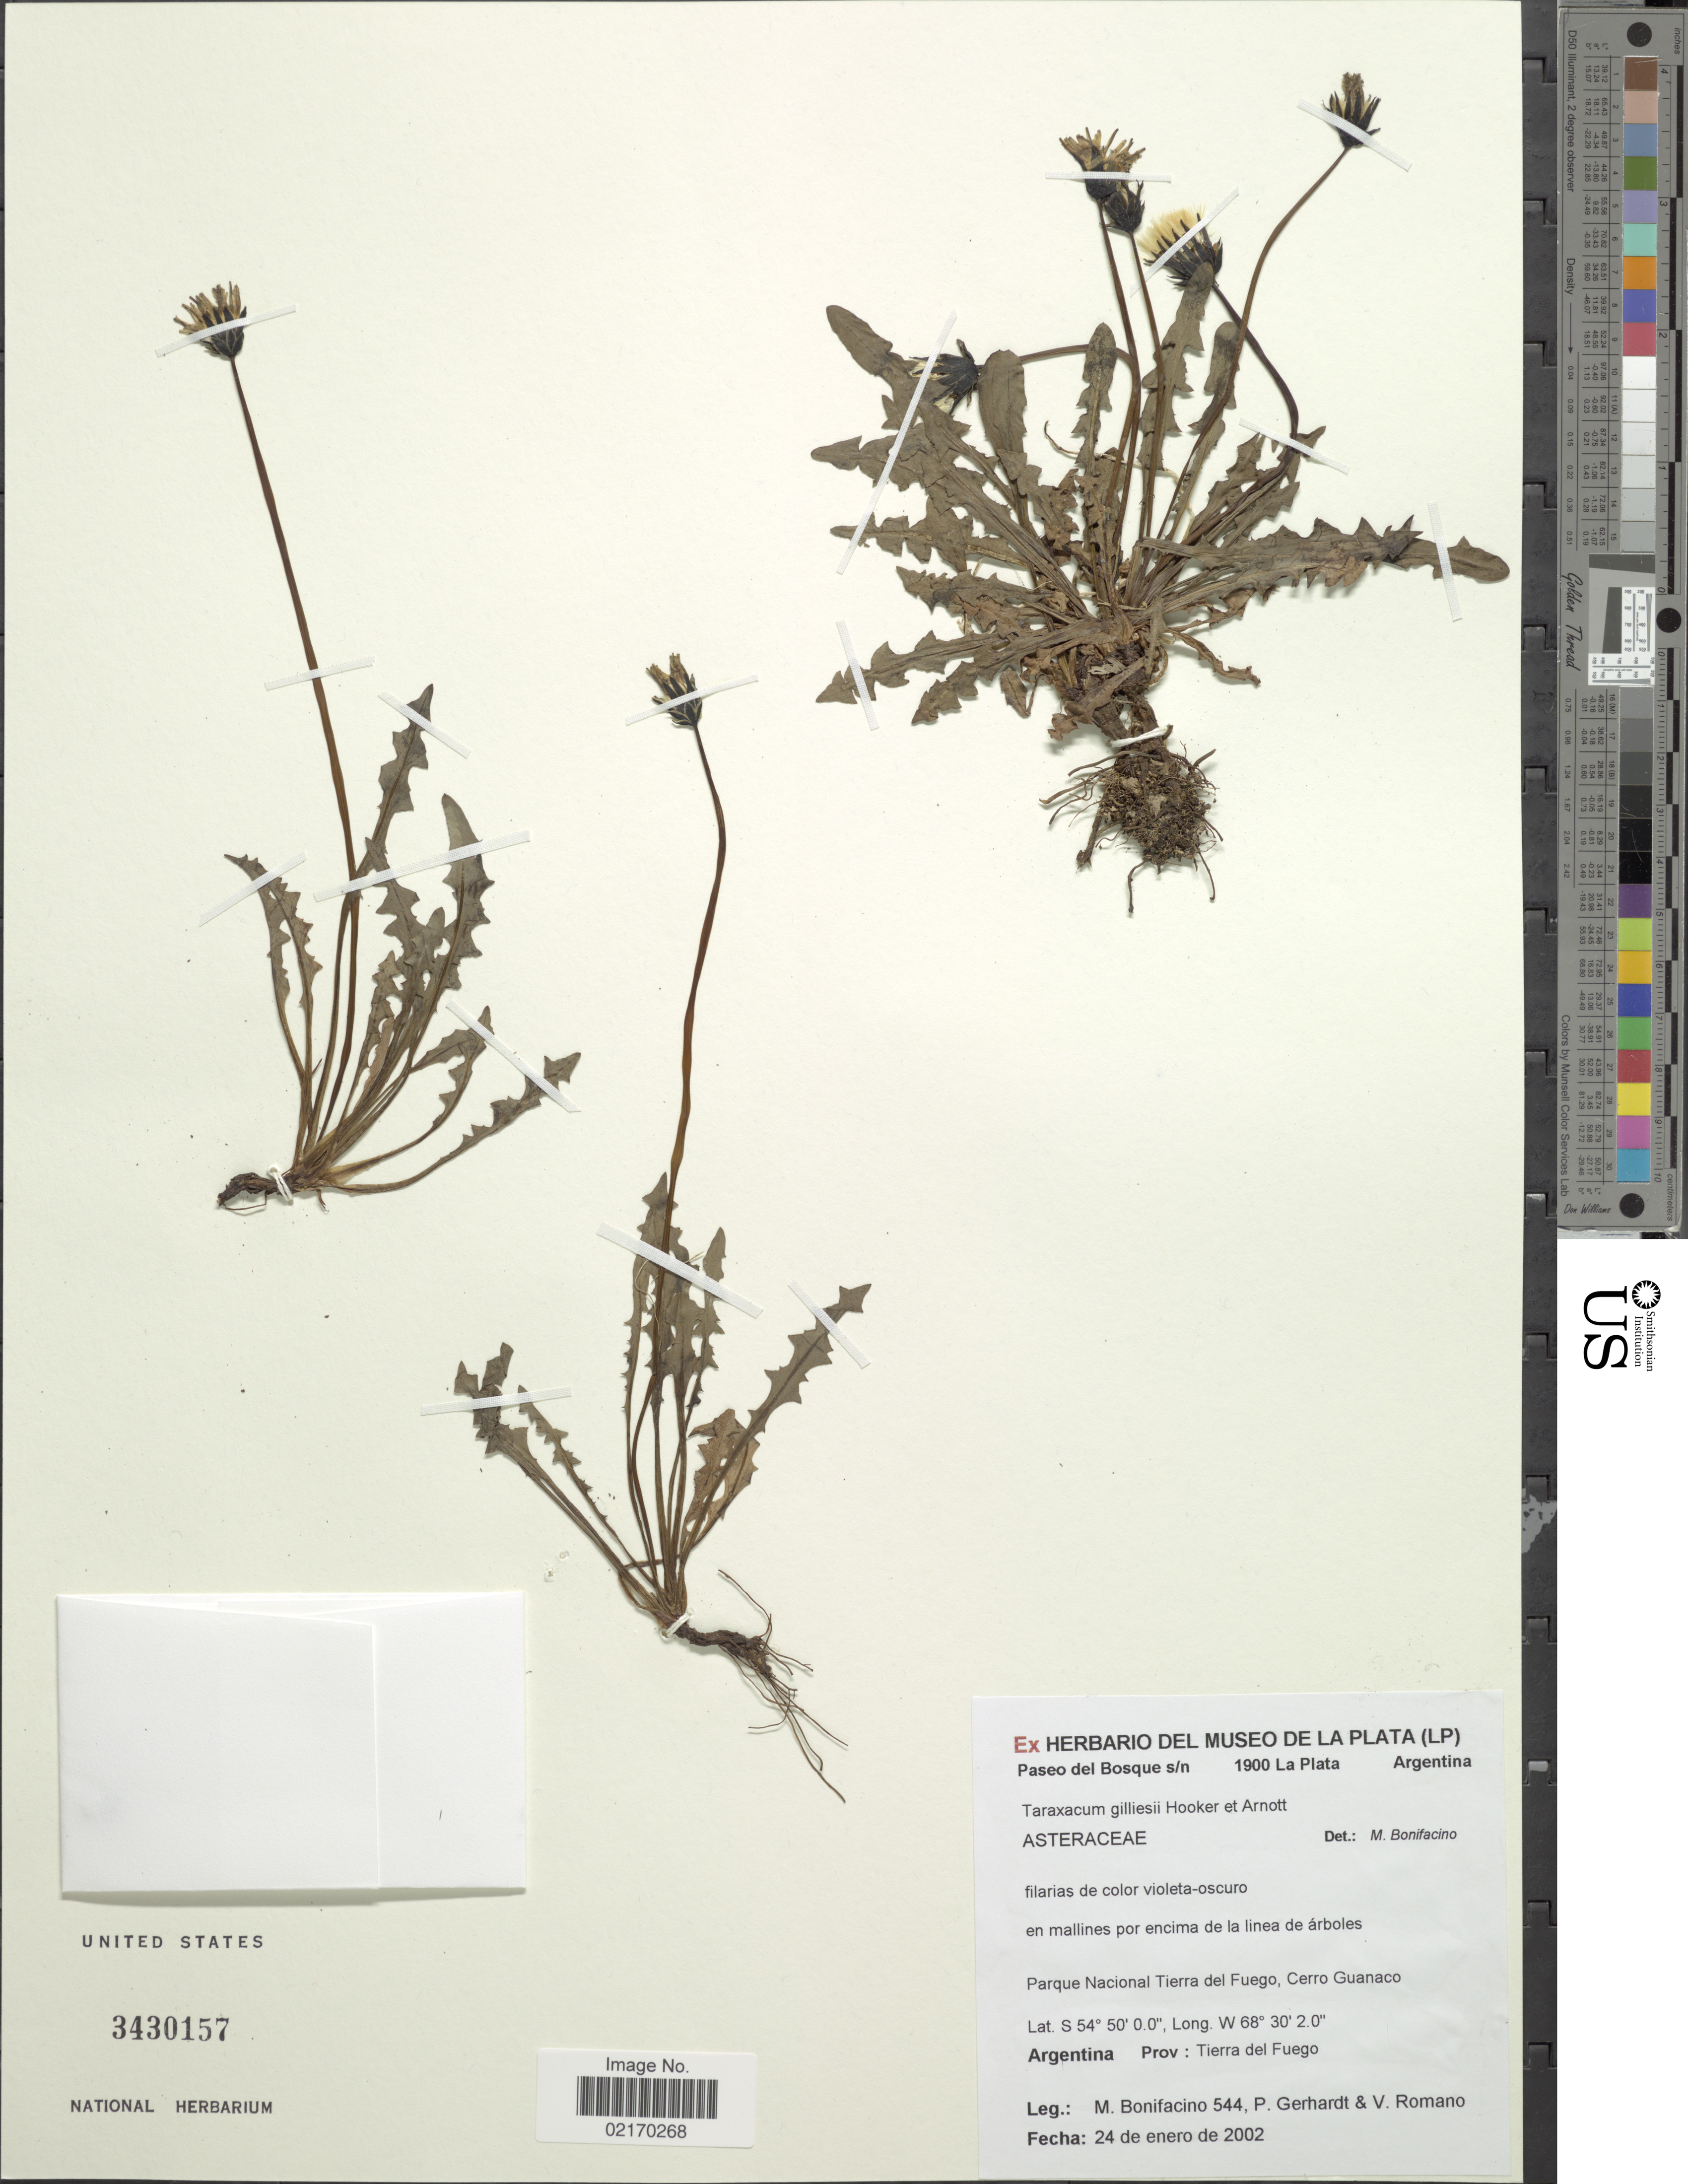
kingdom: Plantae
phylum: Tracheophyta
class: Magnoliopsida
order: Asterales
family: Asteraceae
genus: Taraxacum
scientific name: Taraxacum gilliesii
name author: Hook. & Arn.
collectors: M. Bonifacino, P. Gerhardt & V. Romano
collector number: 0544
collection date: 2002-01-24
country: Argentina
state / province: Tierra del Fuego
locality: Parque Nacional Tierra del Fuego, Cerro Guanaco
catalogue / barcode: US 3430157